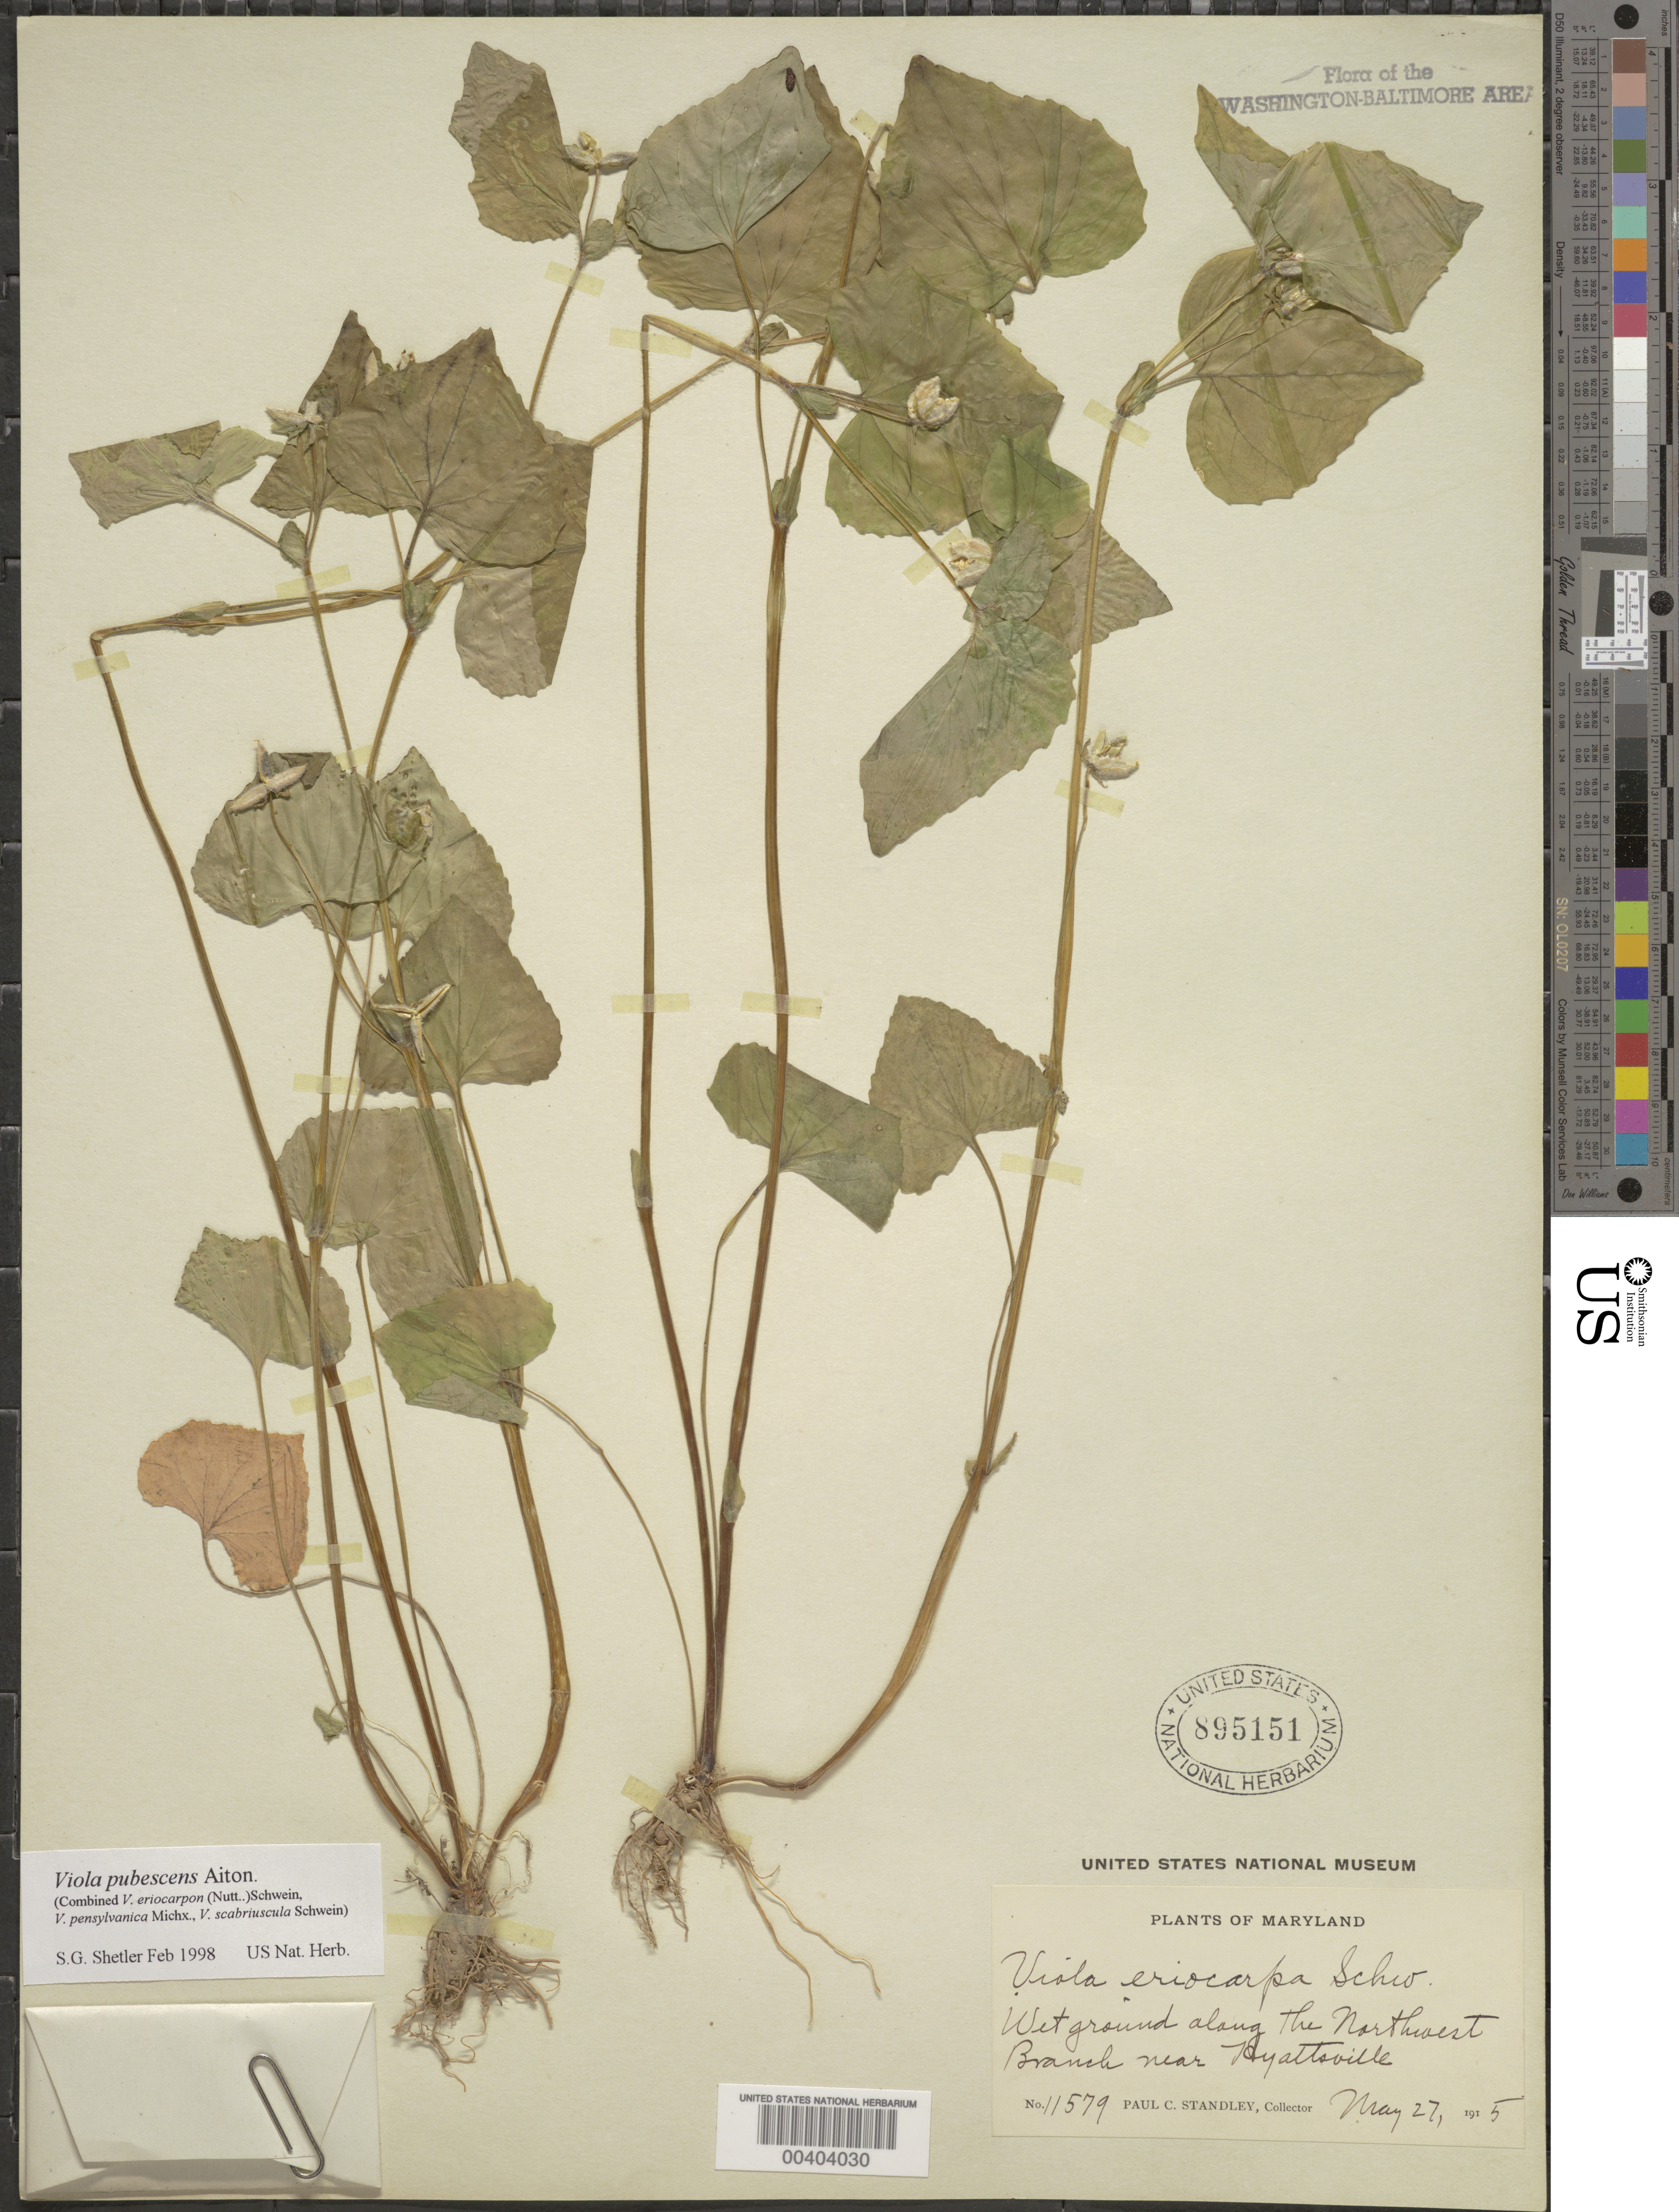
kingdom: Plantae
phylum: Tracheophyta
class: Magnoliopsida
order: Malpighiales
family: Violaceae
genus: Viola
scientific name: Viola pubescens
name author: Aiton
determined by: Shetler, Stanwyn G., (US), NMNH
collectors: P. C. Standley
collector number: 11579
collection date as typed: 27 May 1915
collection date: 1915-05-27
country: United States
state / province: Maryland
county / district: Prince George's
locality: Northwest Branch, Hyattsville vicinity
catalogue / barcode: US 895151